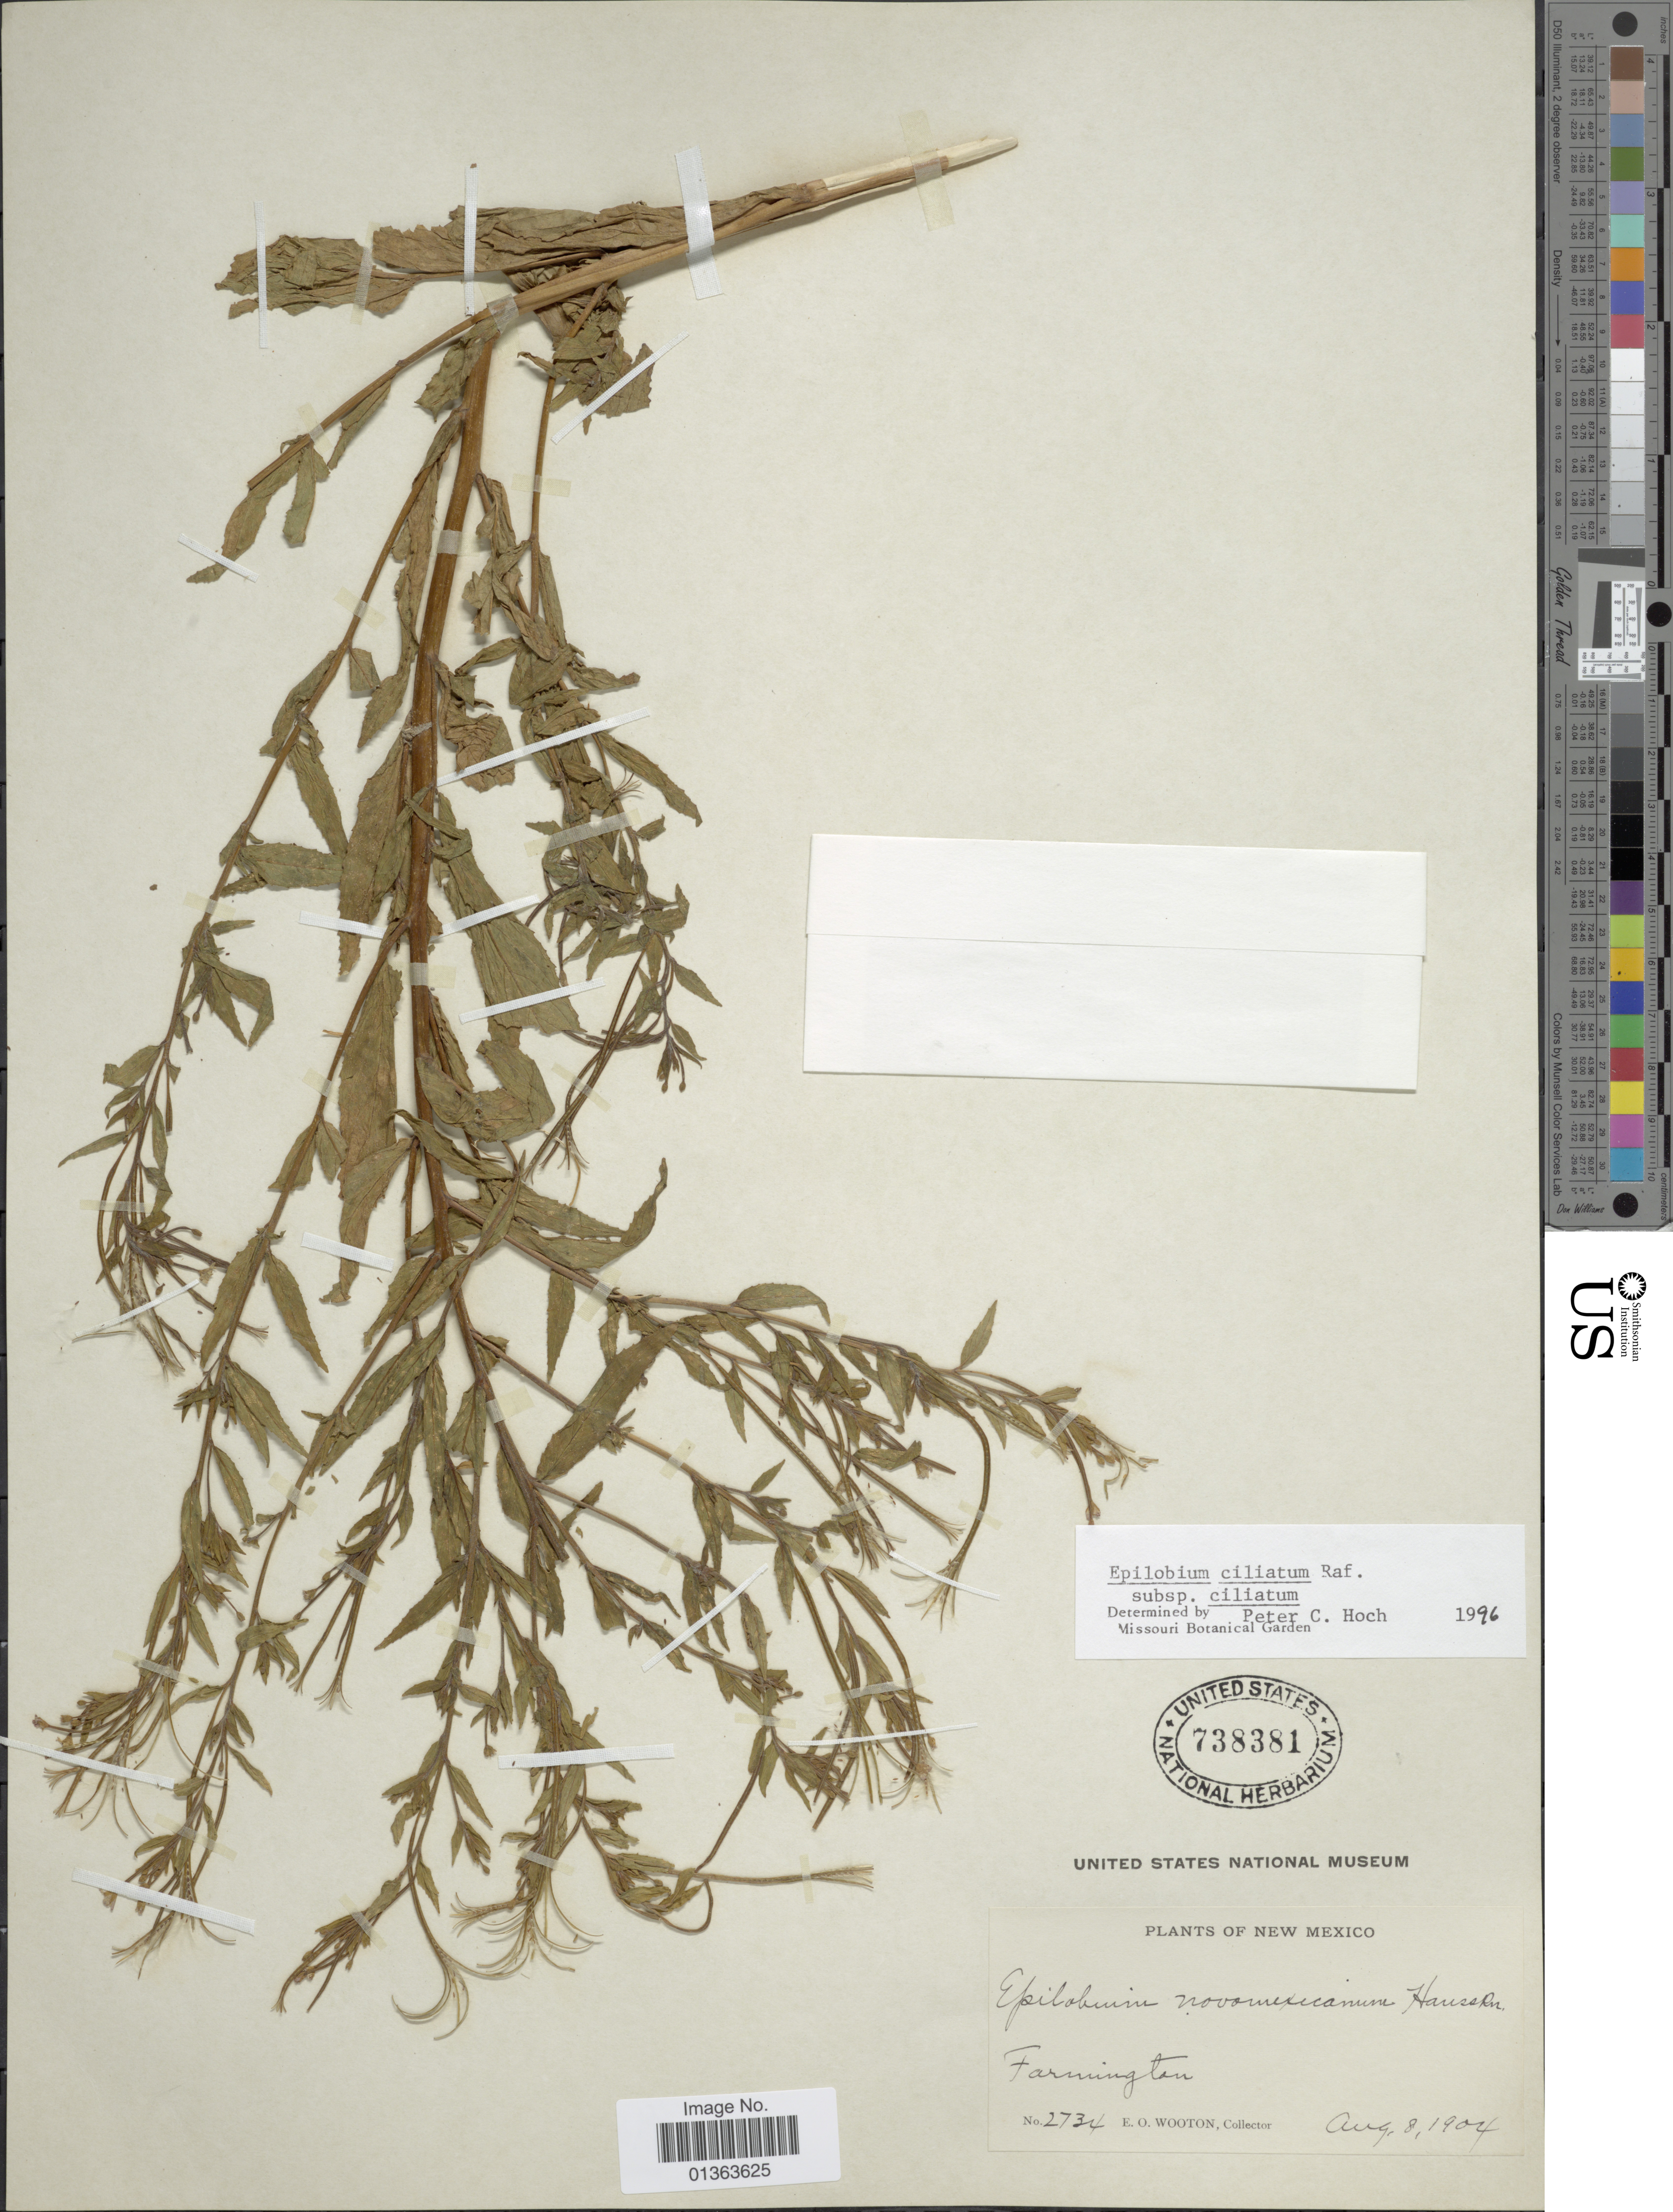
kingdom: Plantae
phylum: Tracheophyta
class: Magnoliopsida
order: Myrtales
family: Onagraceae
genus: Epilobium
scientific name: Epilobium ciliatum subsp. ciliatum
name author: Raf.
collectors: E. O. Wooton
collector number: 2734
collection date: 1904-08-08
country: United States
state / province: New Mexico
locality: Farmington.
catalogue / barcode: US 738381